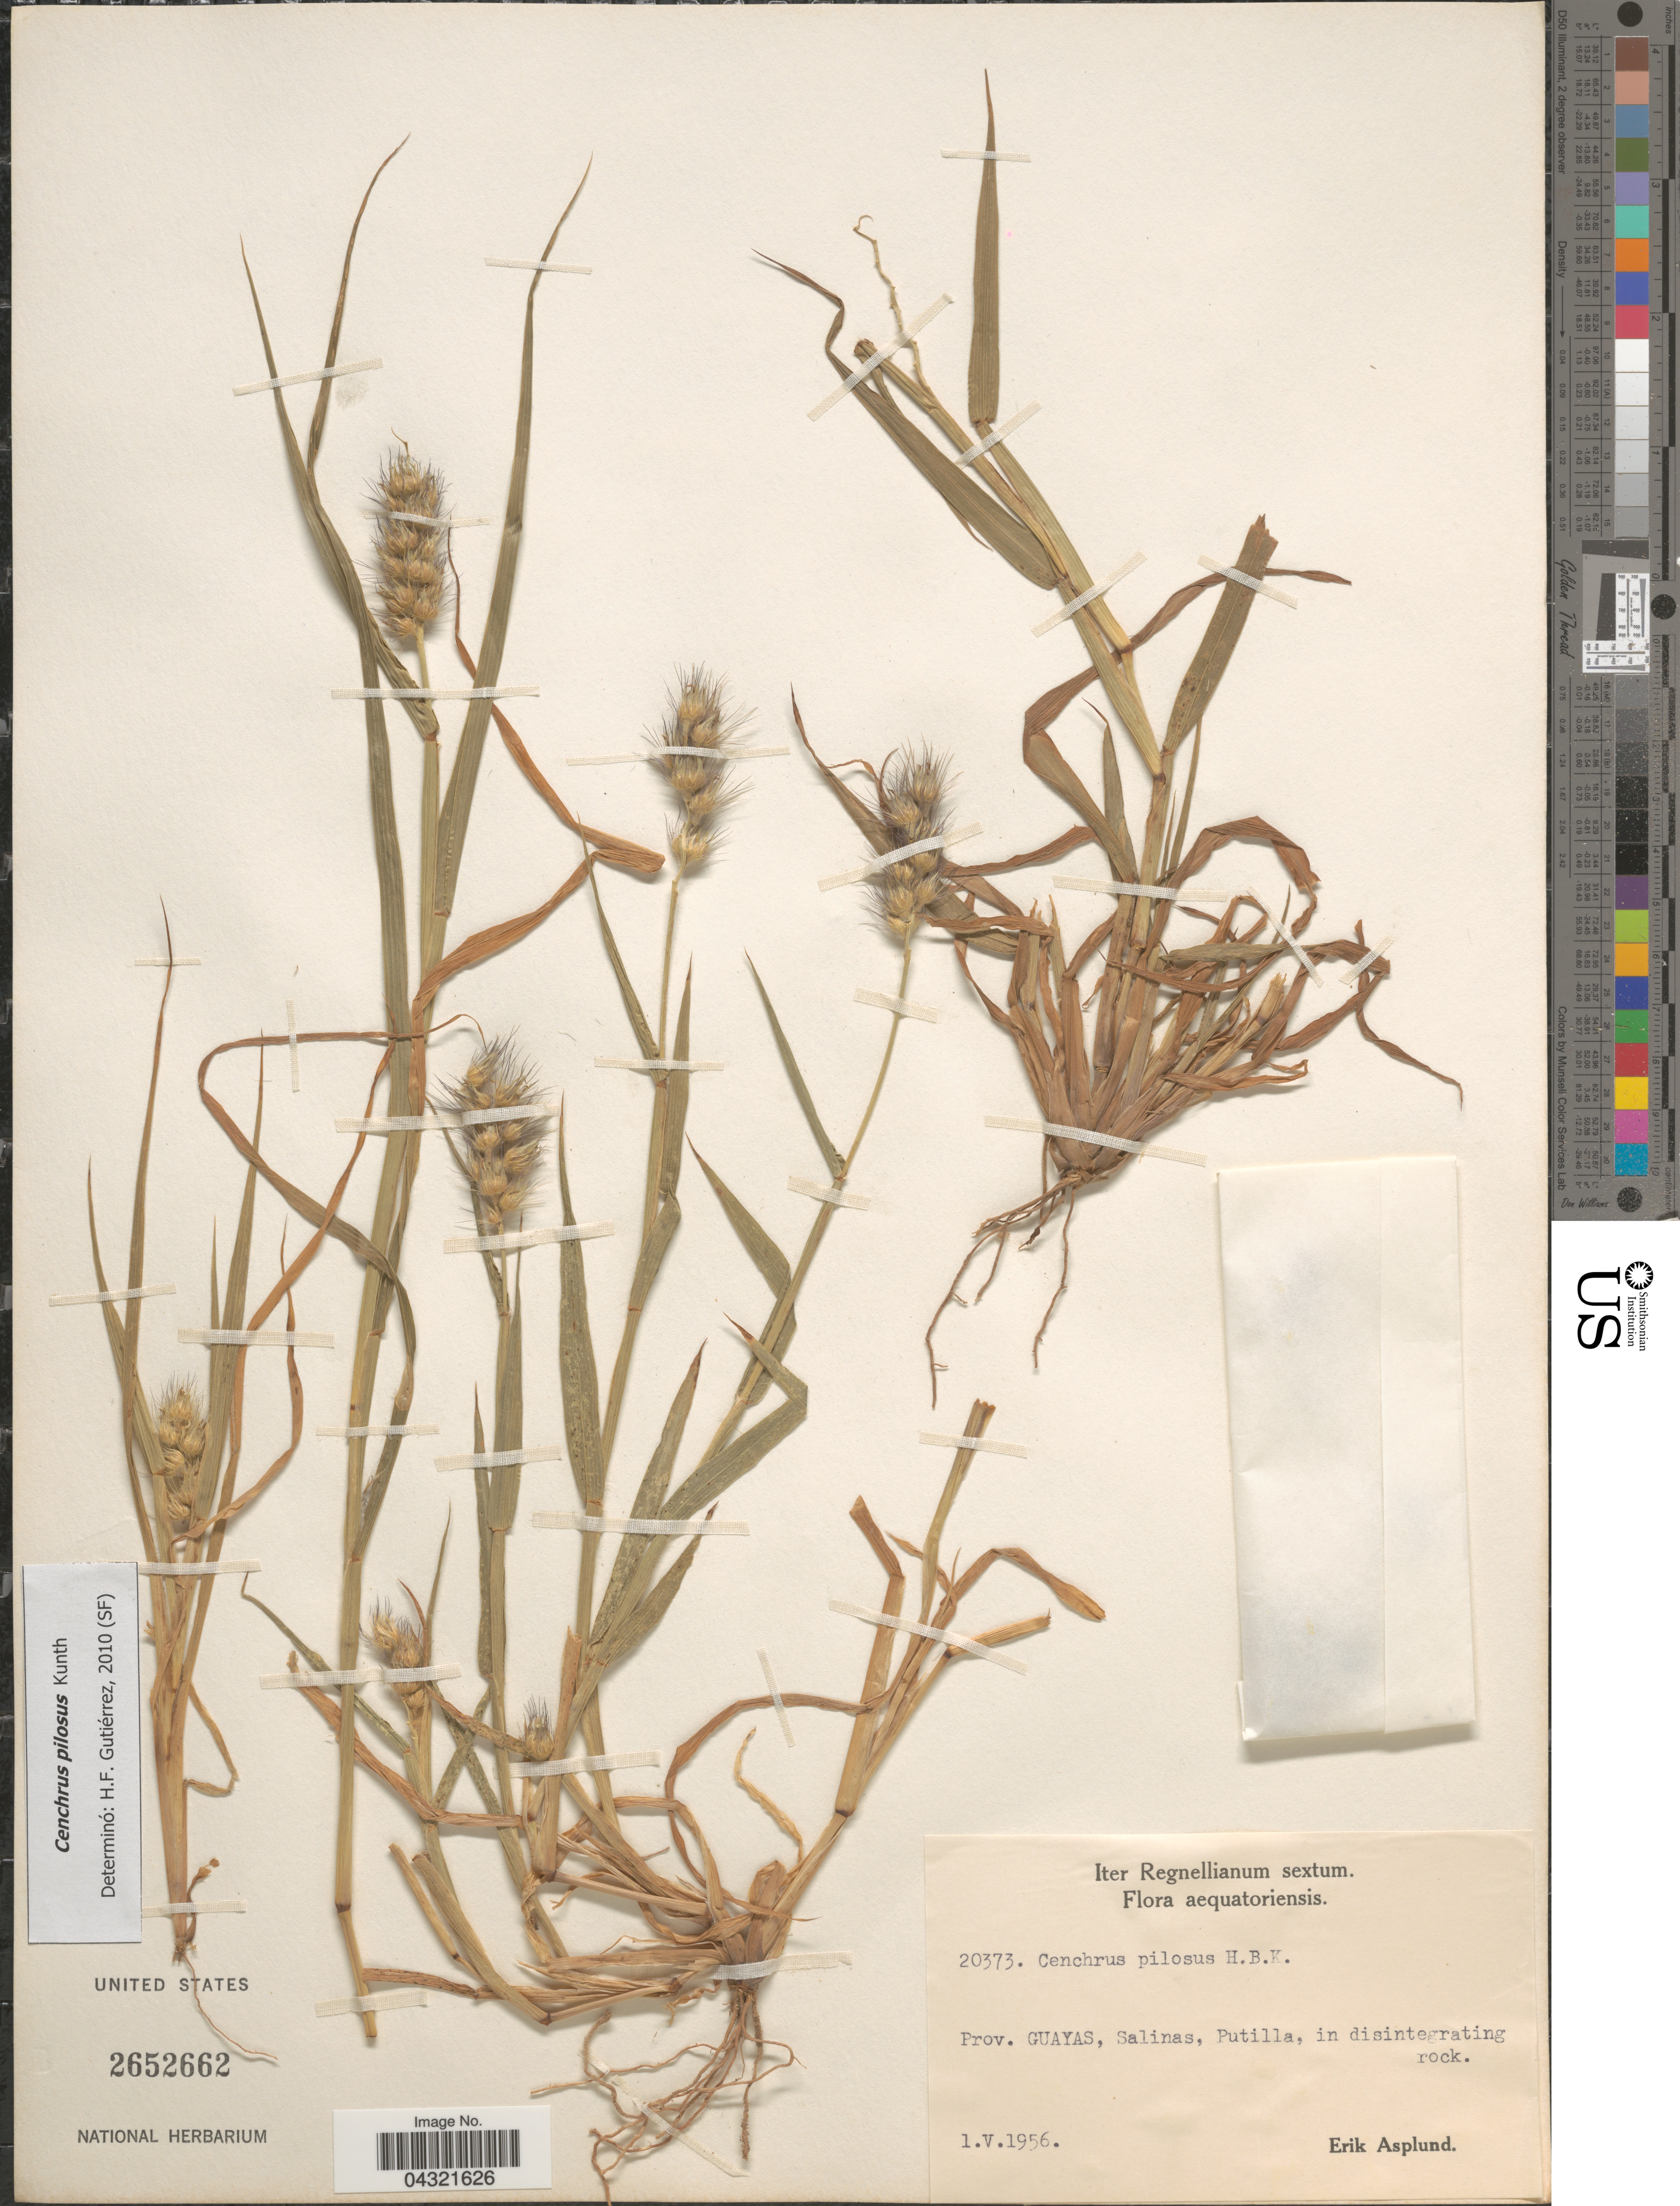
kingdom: Plantae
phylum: Tracheophyta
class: Liliopsida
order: Poales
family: Poaceae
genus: Cenchrus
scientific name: Cenchrus pilosus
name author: Kunth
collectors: E. Asplund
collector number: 20373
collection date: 1956-05-01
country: Ecuador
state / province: Guayas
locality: Iter Regnellianum sextum. Aequatoriensis. Salinas, Putilla, in disintegrating rock.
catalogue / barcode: US 2652662